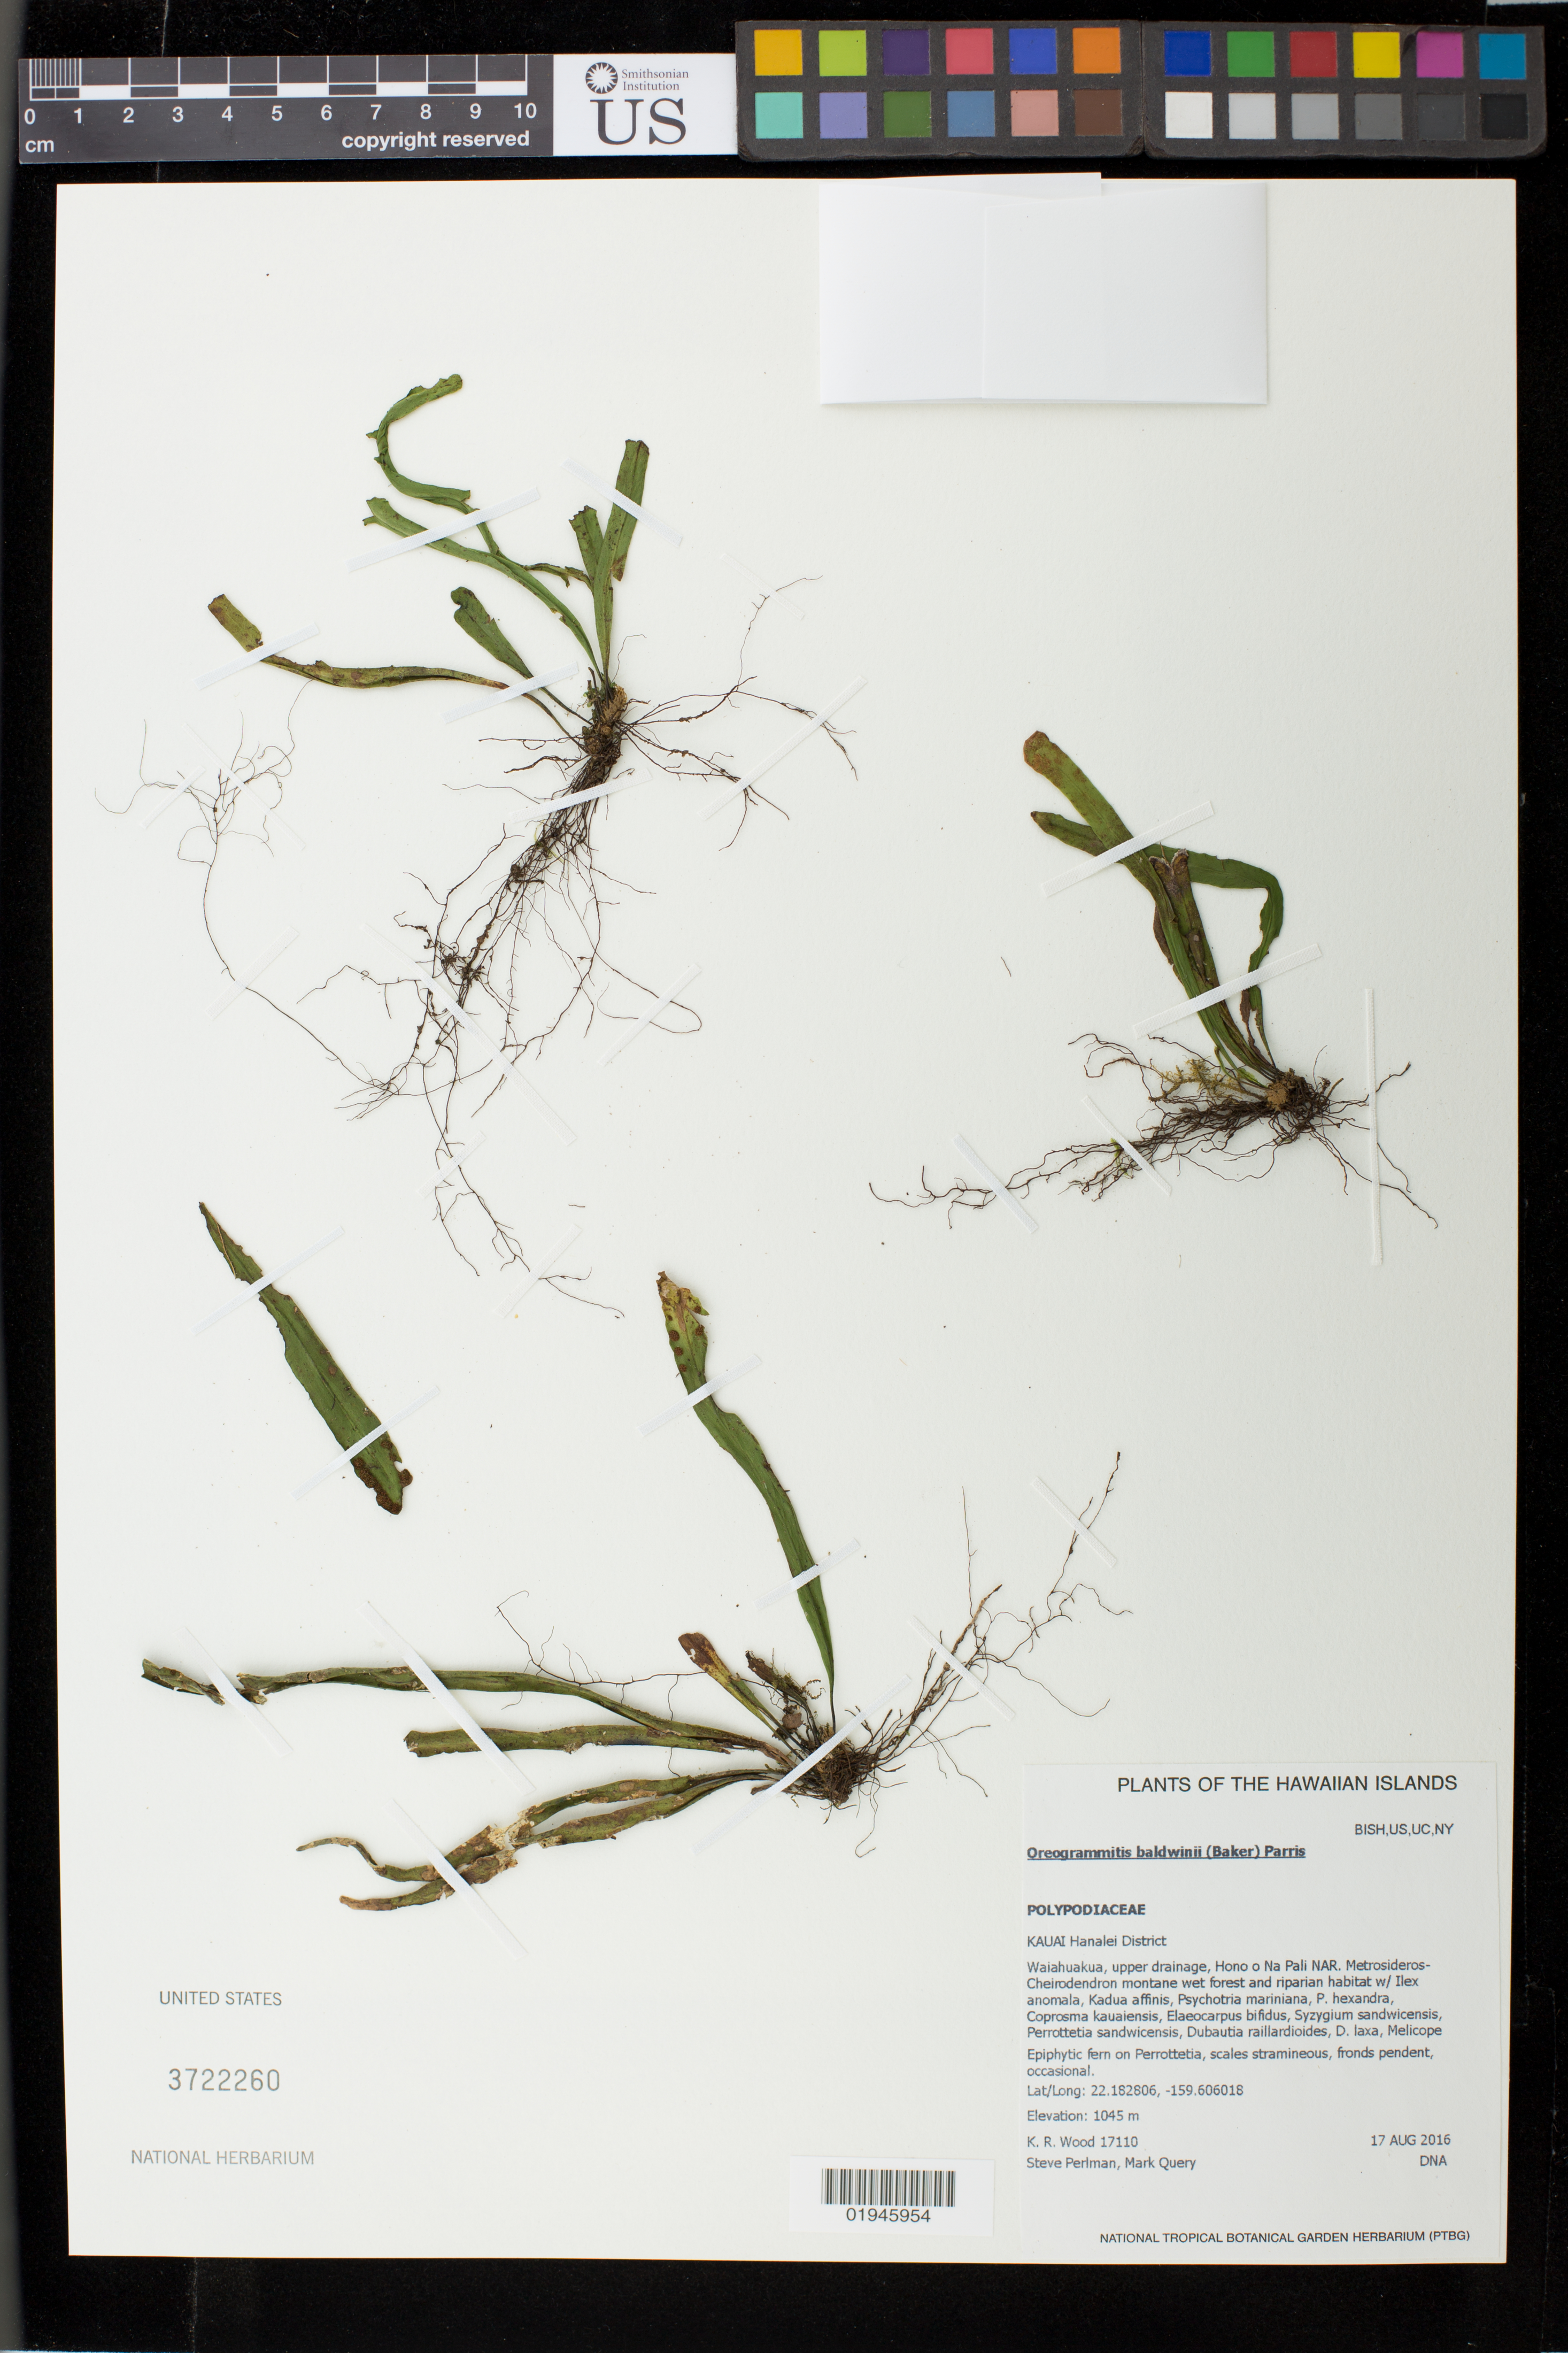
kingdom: Plantae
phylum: Tracheophyta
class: Polypodiopsida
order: Polypodiales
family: Polypodiaceae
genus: Oreogrammitis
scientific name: Oreogrammitis baldwinii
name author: (Baker) Parris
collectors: K. R. Wood, S. P. Perlman & M. Query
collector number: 17110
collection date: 2016-08-17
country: United States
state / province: Hawaii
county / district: Kauai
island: Kaua'i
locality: Waimea District, Kalalau, drainage between first and seocnd lookout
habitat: Montane wet forest and riparian habitat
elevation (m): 1045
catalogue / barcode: US 3722260